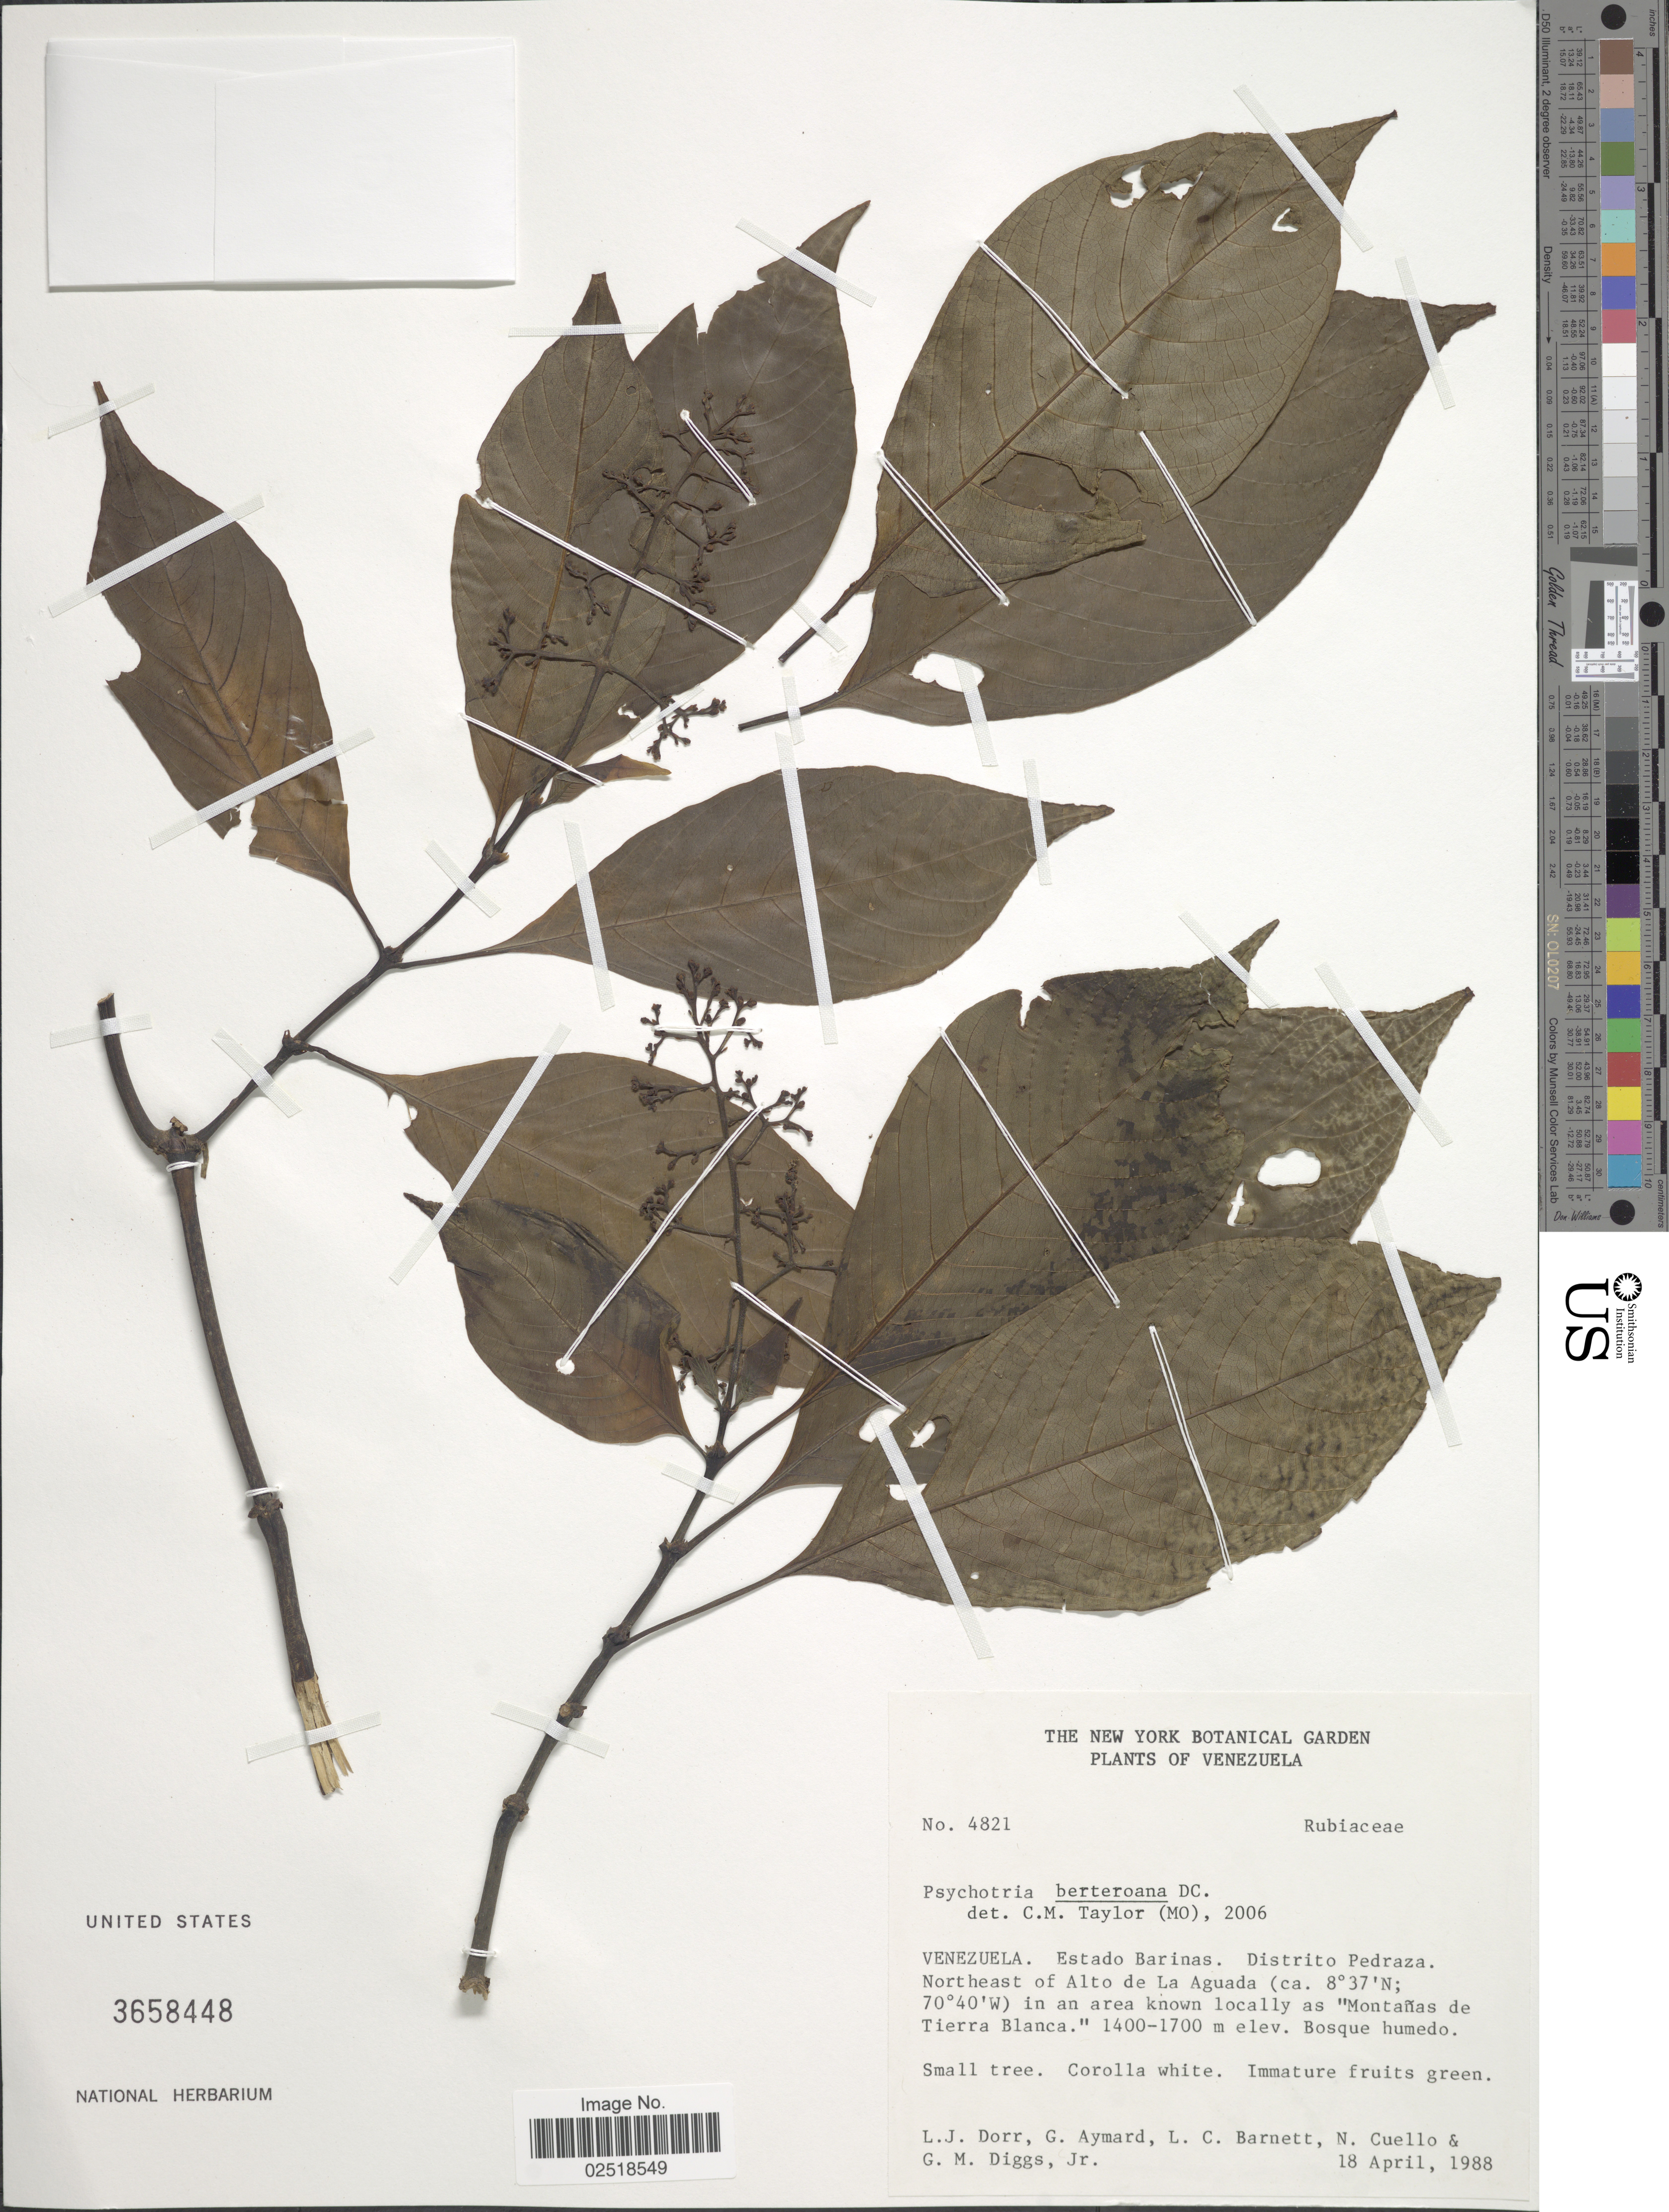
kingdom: Plantae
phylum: Tracheophyta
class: Magnoliopsida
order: Gentianales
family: Rubiaceae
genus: Psychotria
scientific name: Psychotria berteroana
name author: DC.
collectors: L. J. Dorr, G. A. Aymard, L. C. Barnett, N. L. Cuello & G. Diggs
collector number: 4821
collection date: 1988-04-18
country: Venezuela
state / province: Barinas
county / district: Pedraza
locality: NE of Alto de La Aguada in an area known locally as 'Montañas de Tierra Blanca"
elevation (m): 1400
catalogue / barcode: US 3658448